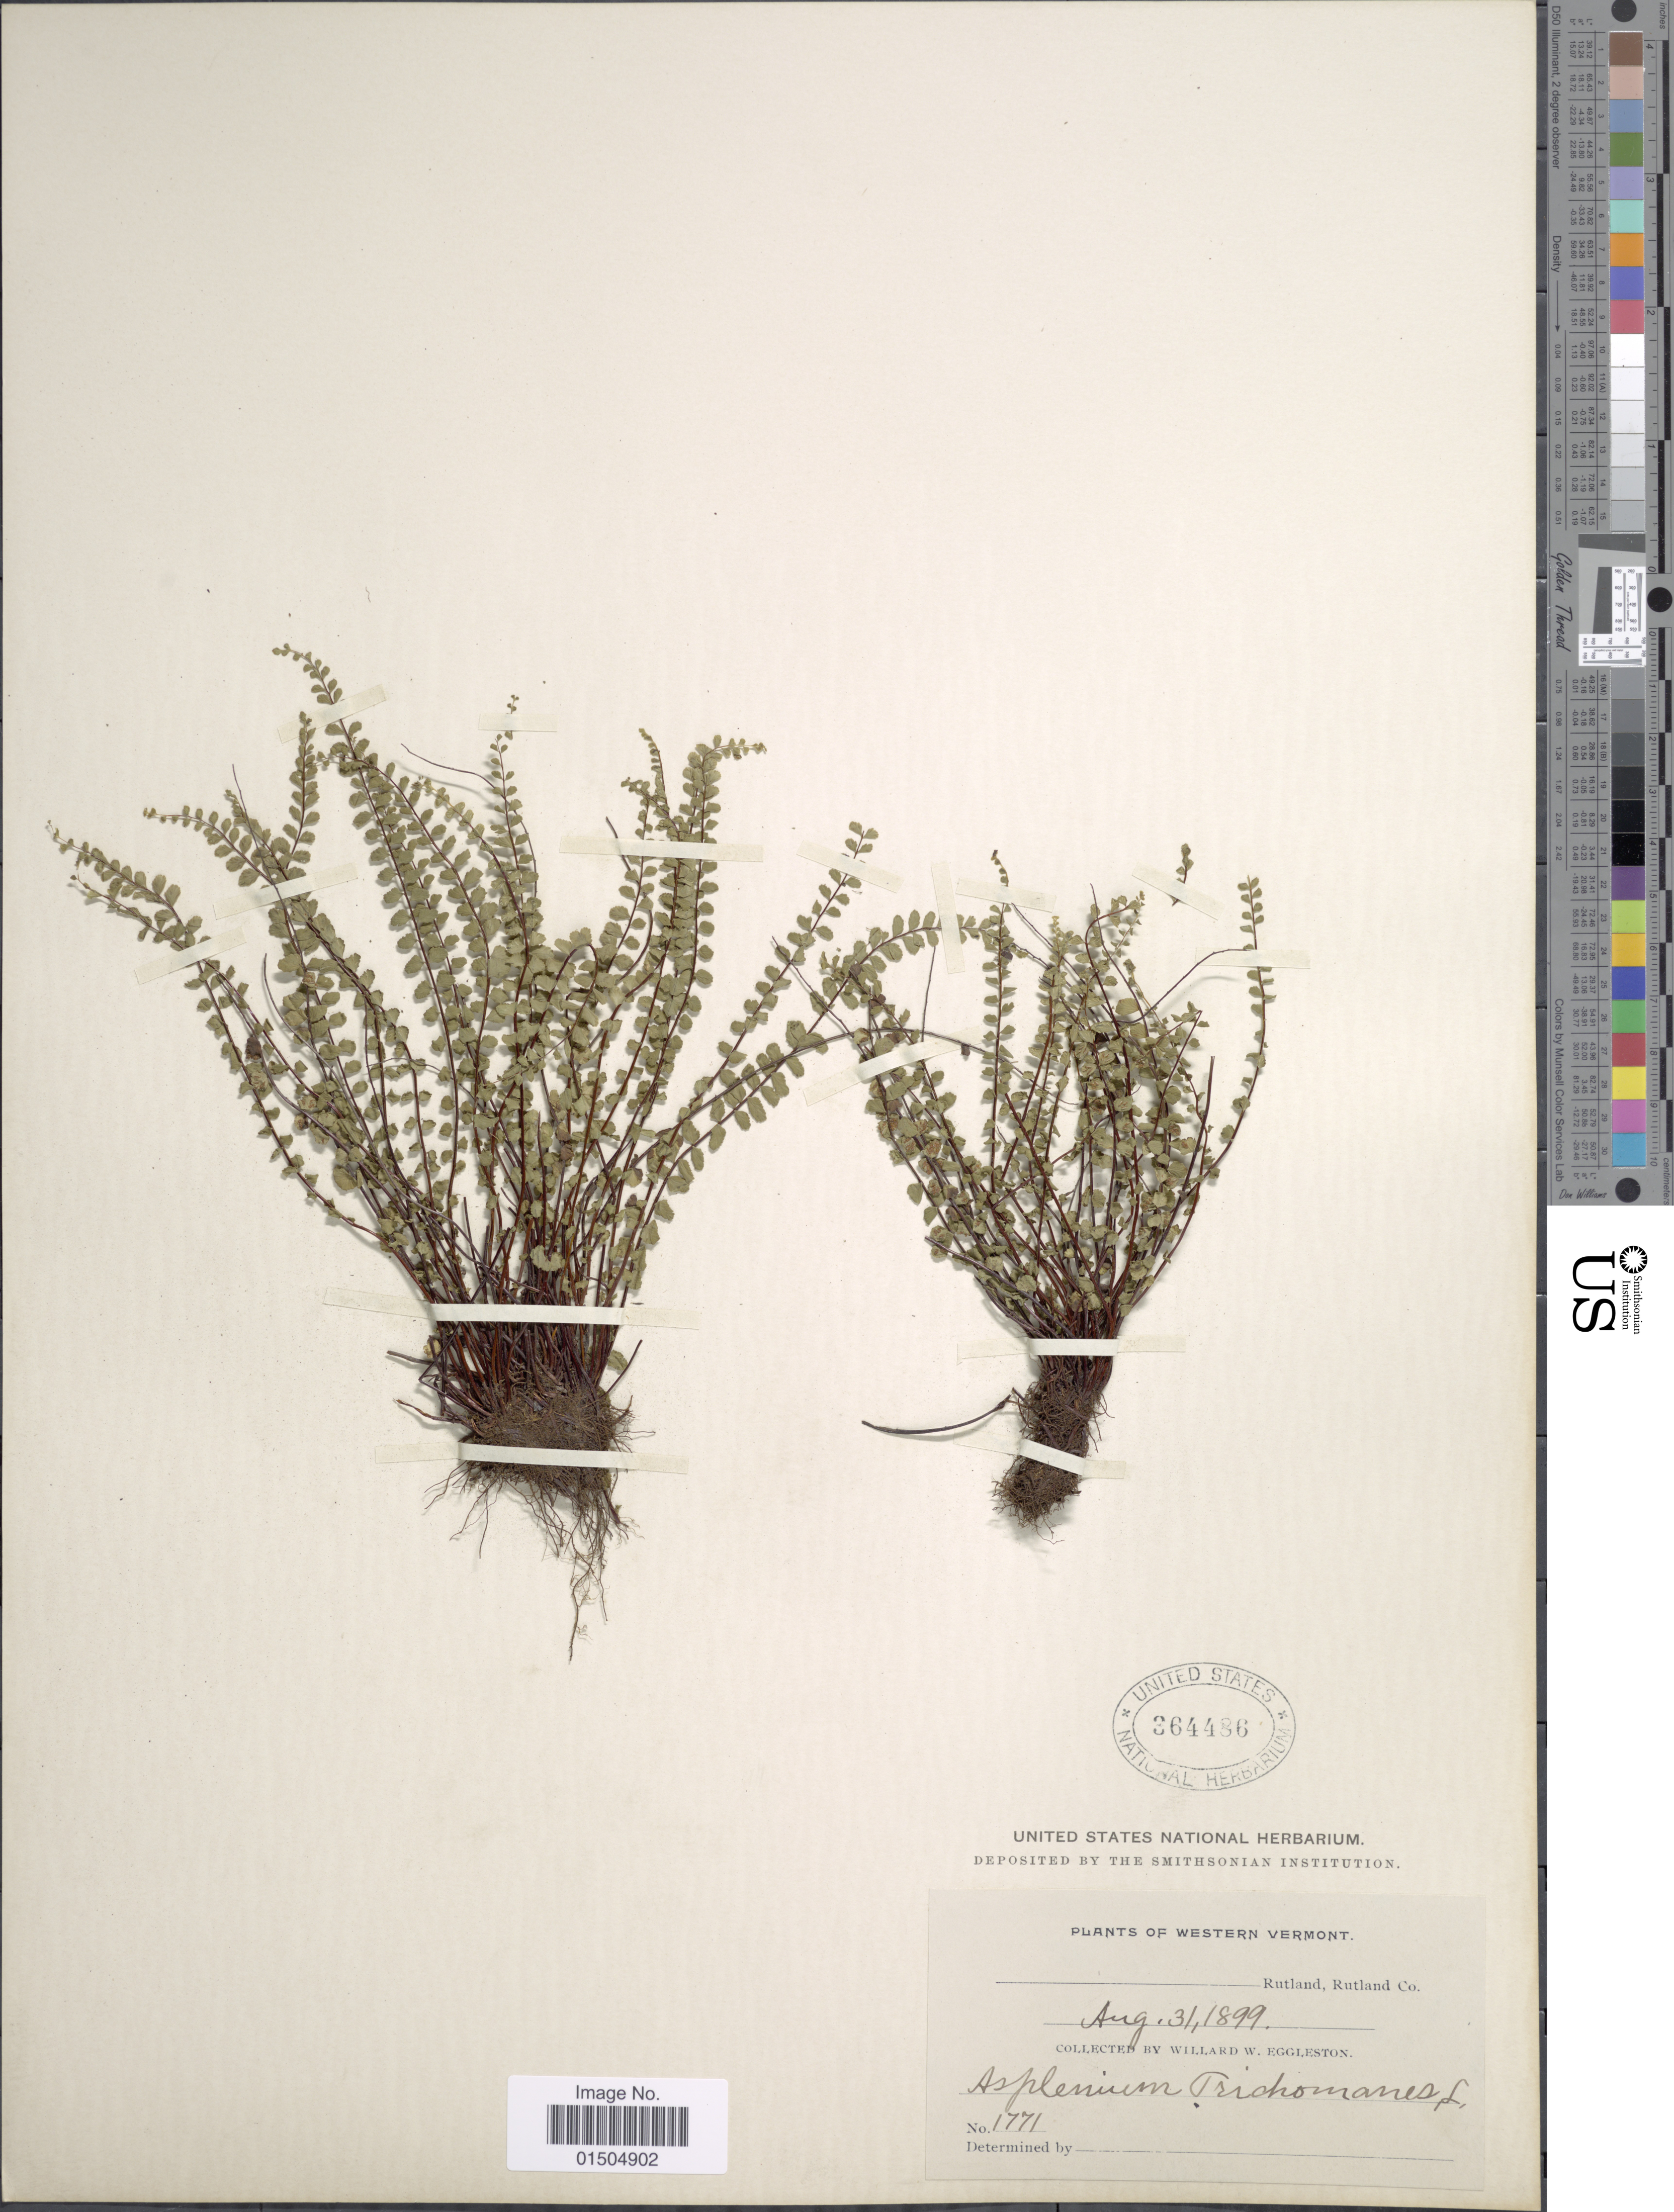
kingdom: Plantae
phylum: Tracheophyta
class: Polypodiopsida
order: Polypodiales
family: Aspleniaceae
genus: Asplenium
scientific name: Asplenium trichomanes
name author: L.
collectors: W. W. Eggleston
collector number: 1771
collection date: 1899-08-31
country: United States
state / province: Vermont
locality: Western Vermont. Rutland, Rutland Co.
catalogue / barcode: US 364486